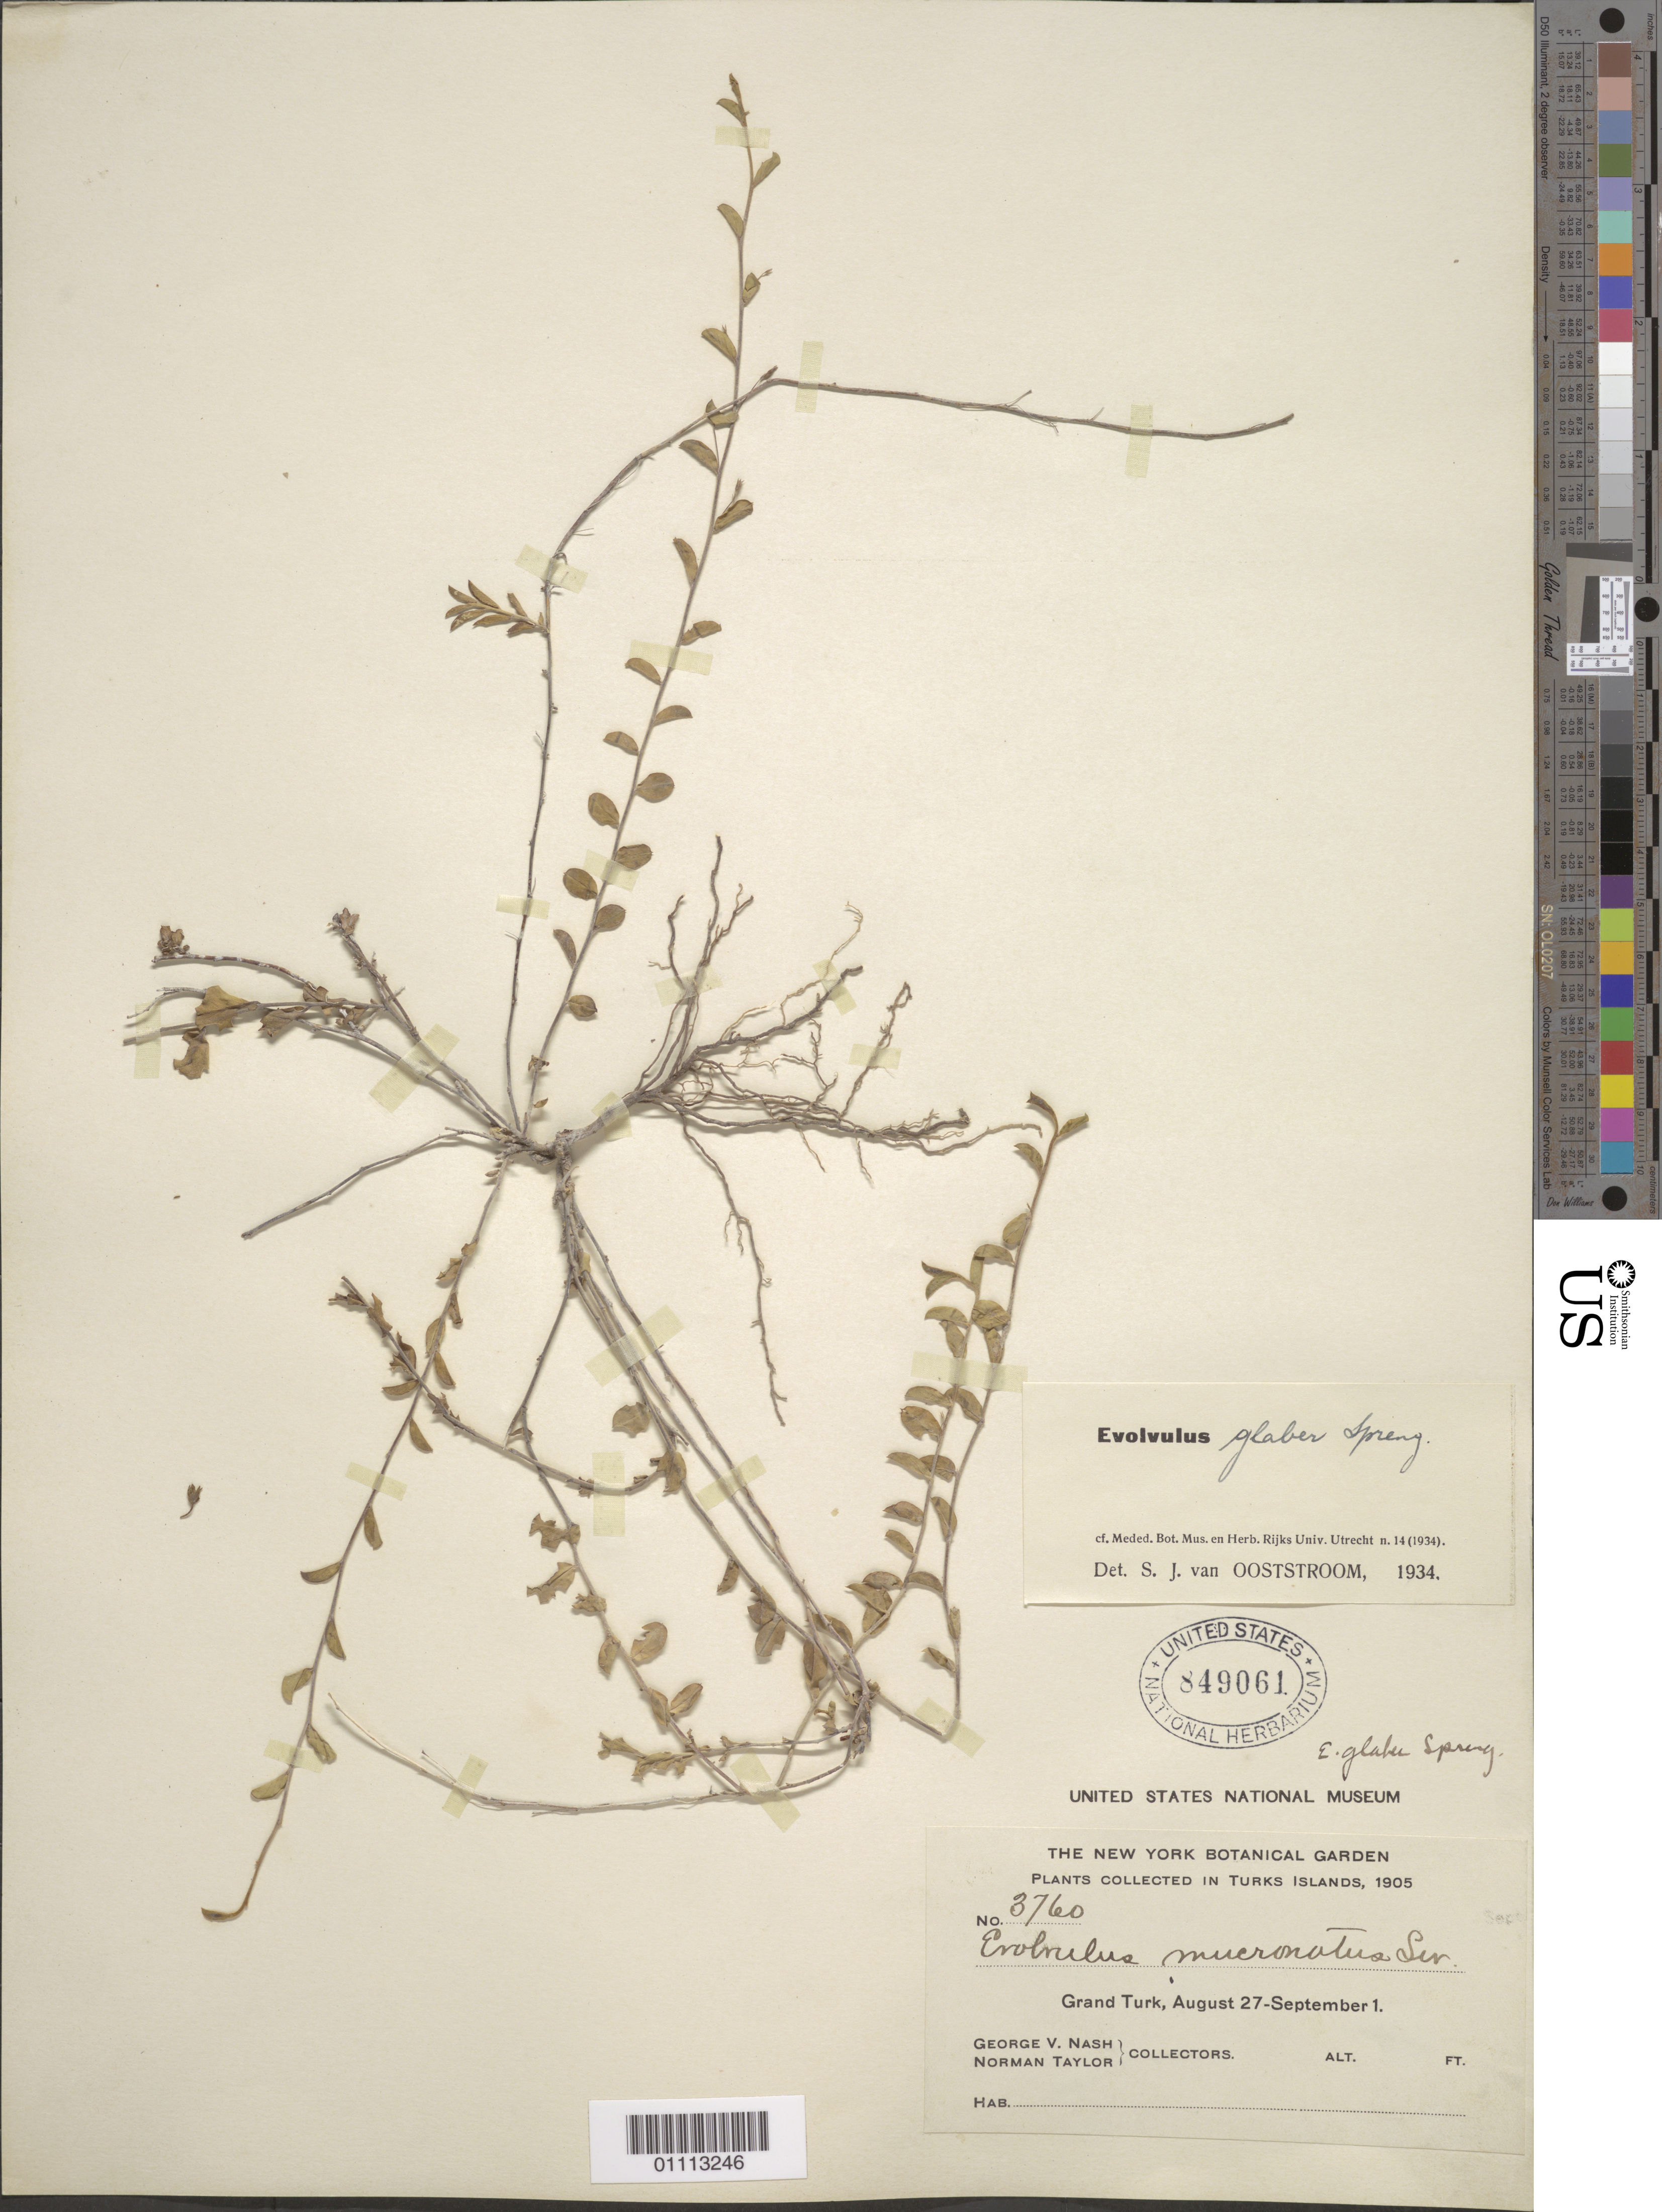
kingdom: Plantae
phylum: Tracheophyta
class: Magnoliopsida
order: Solanales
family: Convolvulaceae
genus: Evolvulus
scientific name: Evolvulus convolvuloides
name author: (Willd. ex Schult.) Stearn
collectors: G. V. Nash & N. Taylor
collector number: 3760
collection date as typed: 27 Aug 1905 to 01 Sep 1905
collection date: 1905-08-27/1905-09-01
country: Turks and Caicos Islands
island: Grand Turk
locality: Grand Turk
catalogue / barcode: US 849061